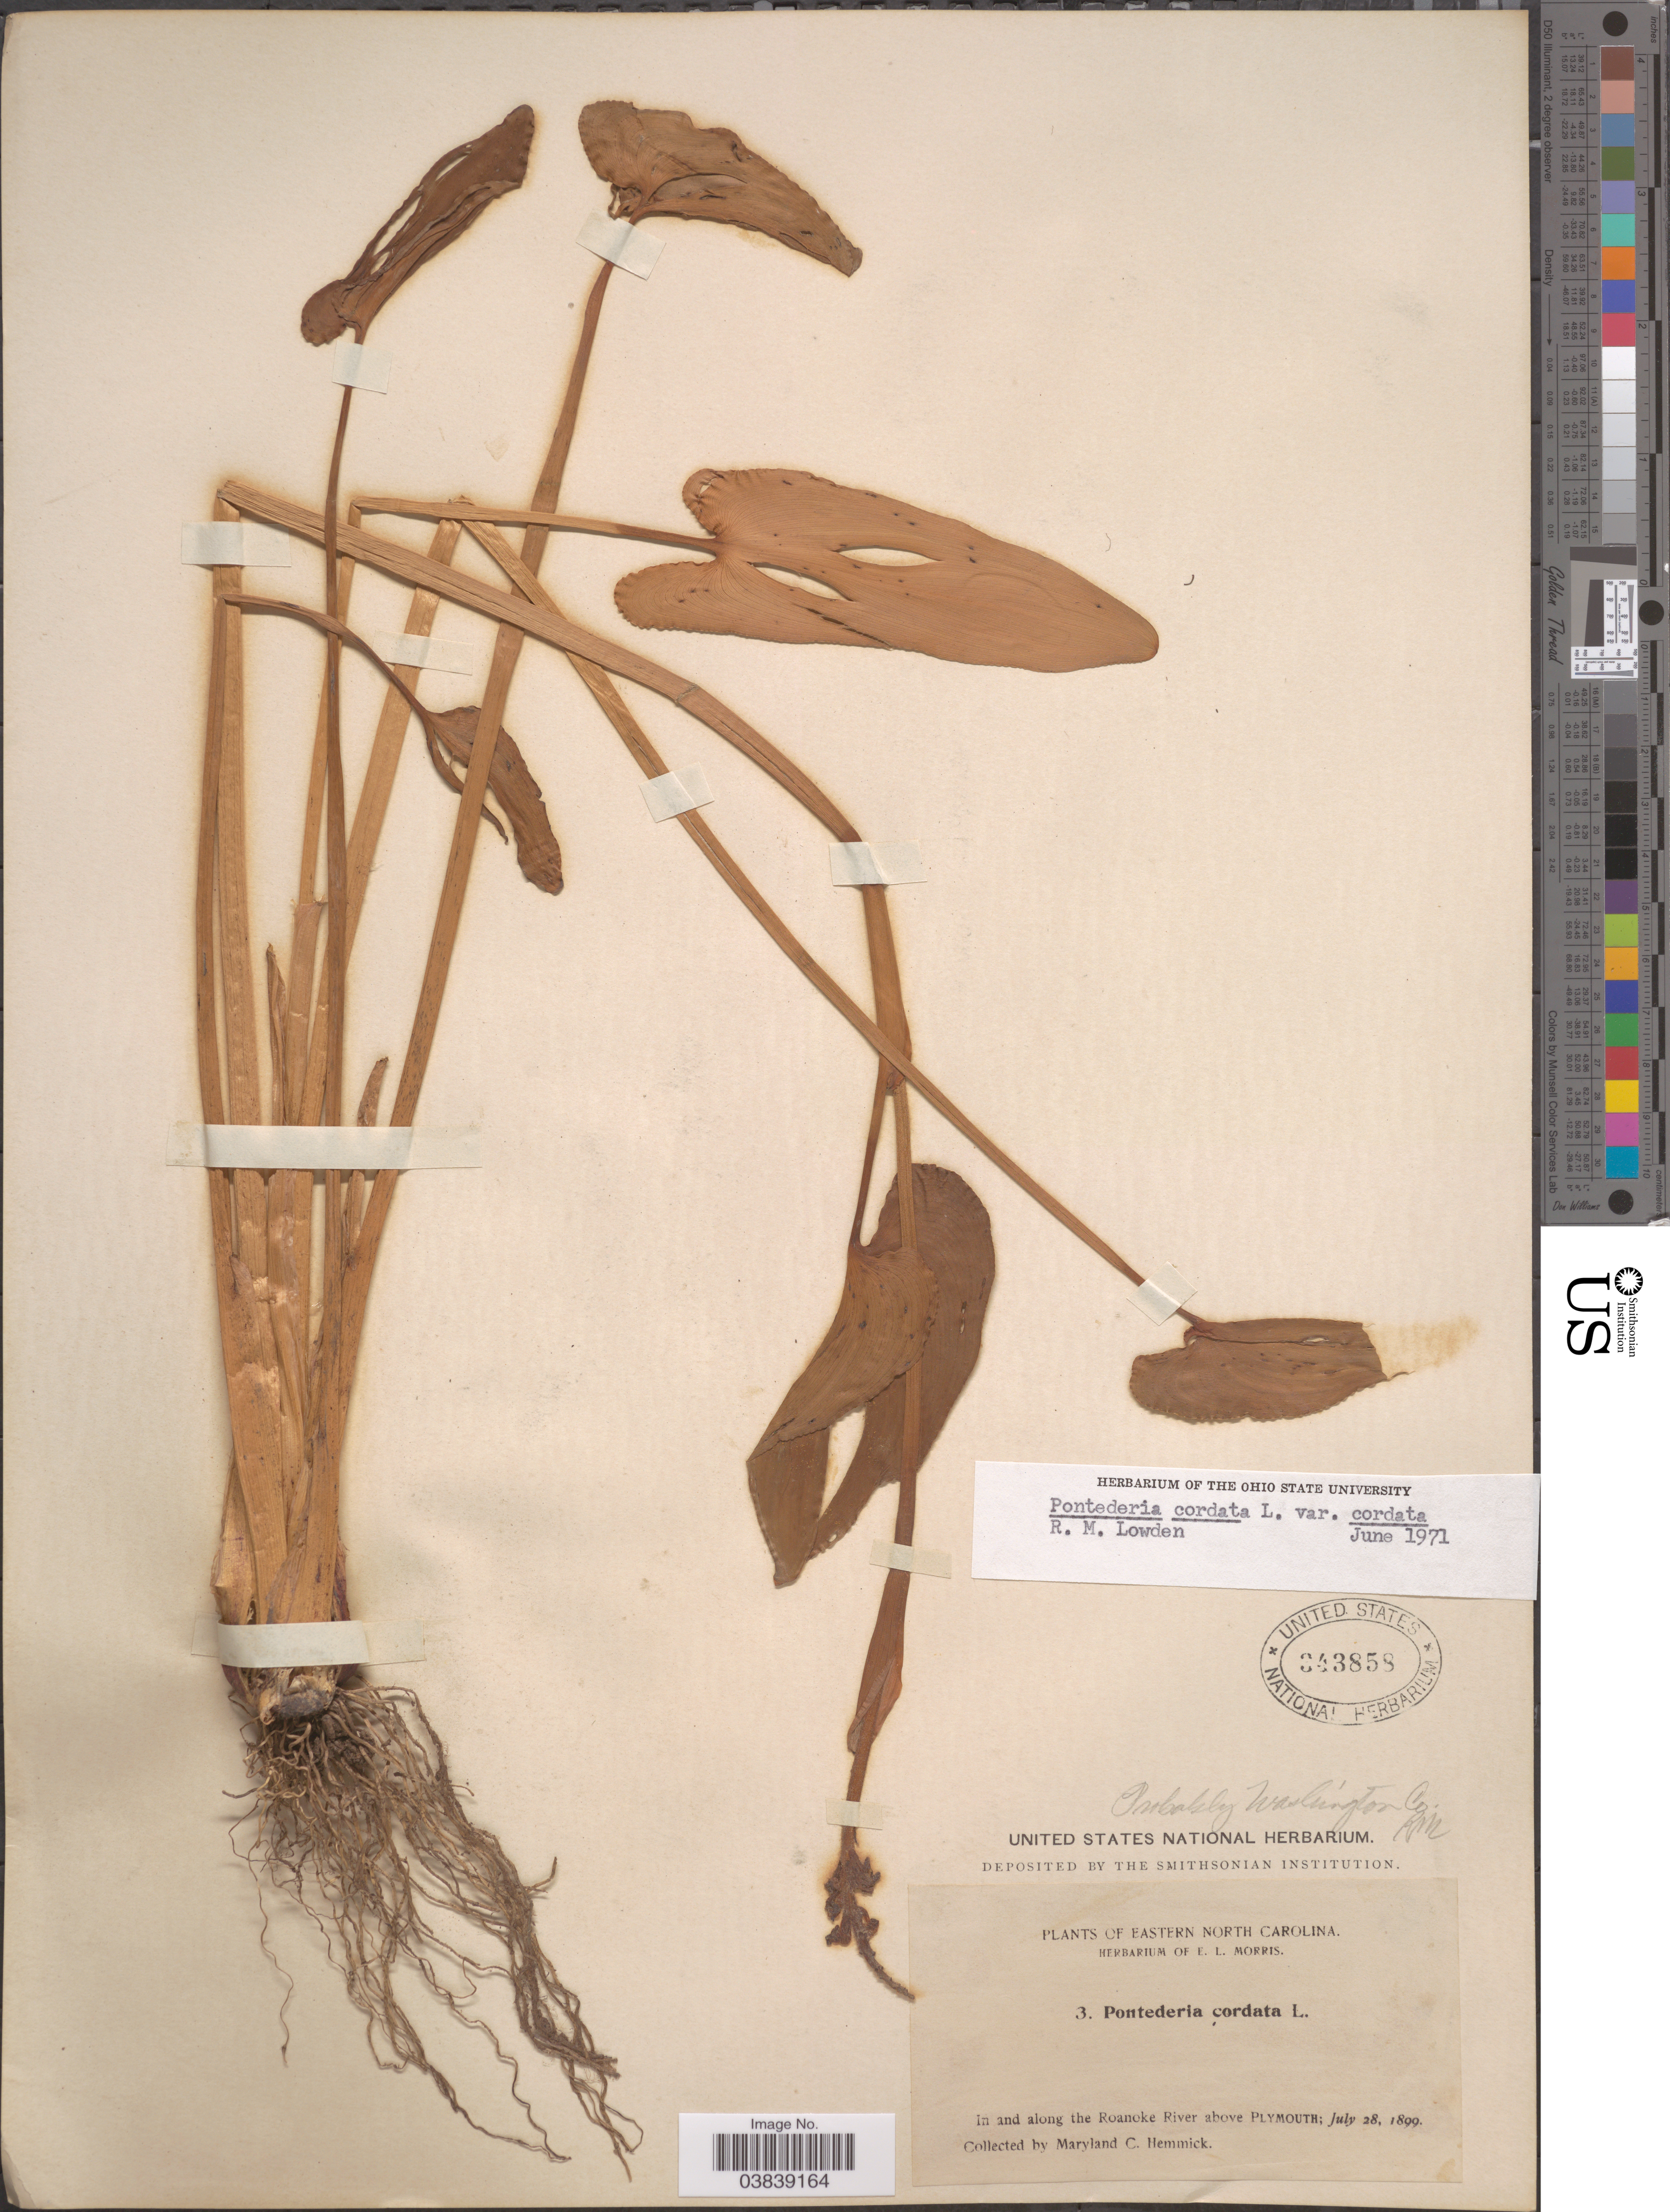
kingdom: Plantae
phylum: Tracheophyta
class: Liliopsida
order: Commelinales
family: Pontederiaceae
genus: Pontederia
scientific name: Pontederia cordata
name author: L.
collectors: M. Hemmick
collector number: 3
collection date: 1899-07-28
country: United States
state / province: North Carolina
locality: Eastern North Carolina. In and along the Roanoke River about Plymouth.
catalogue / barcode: US 343858